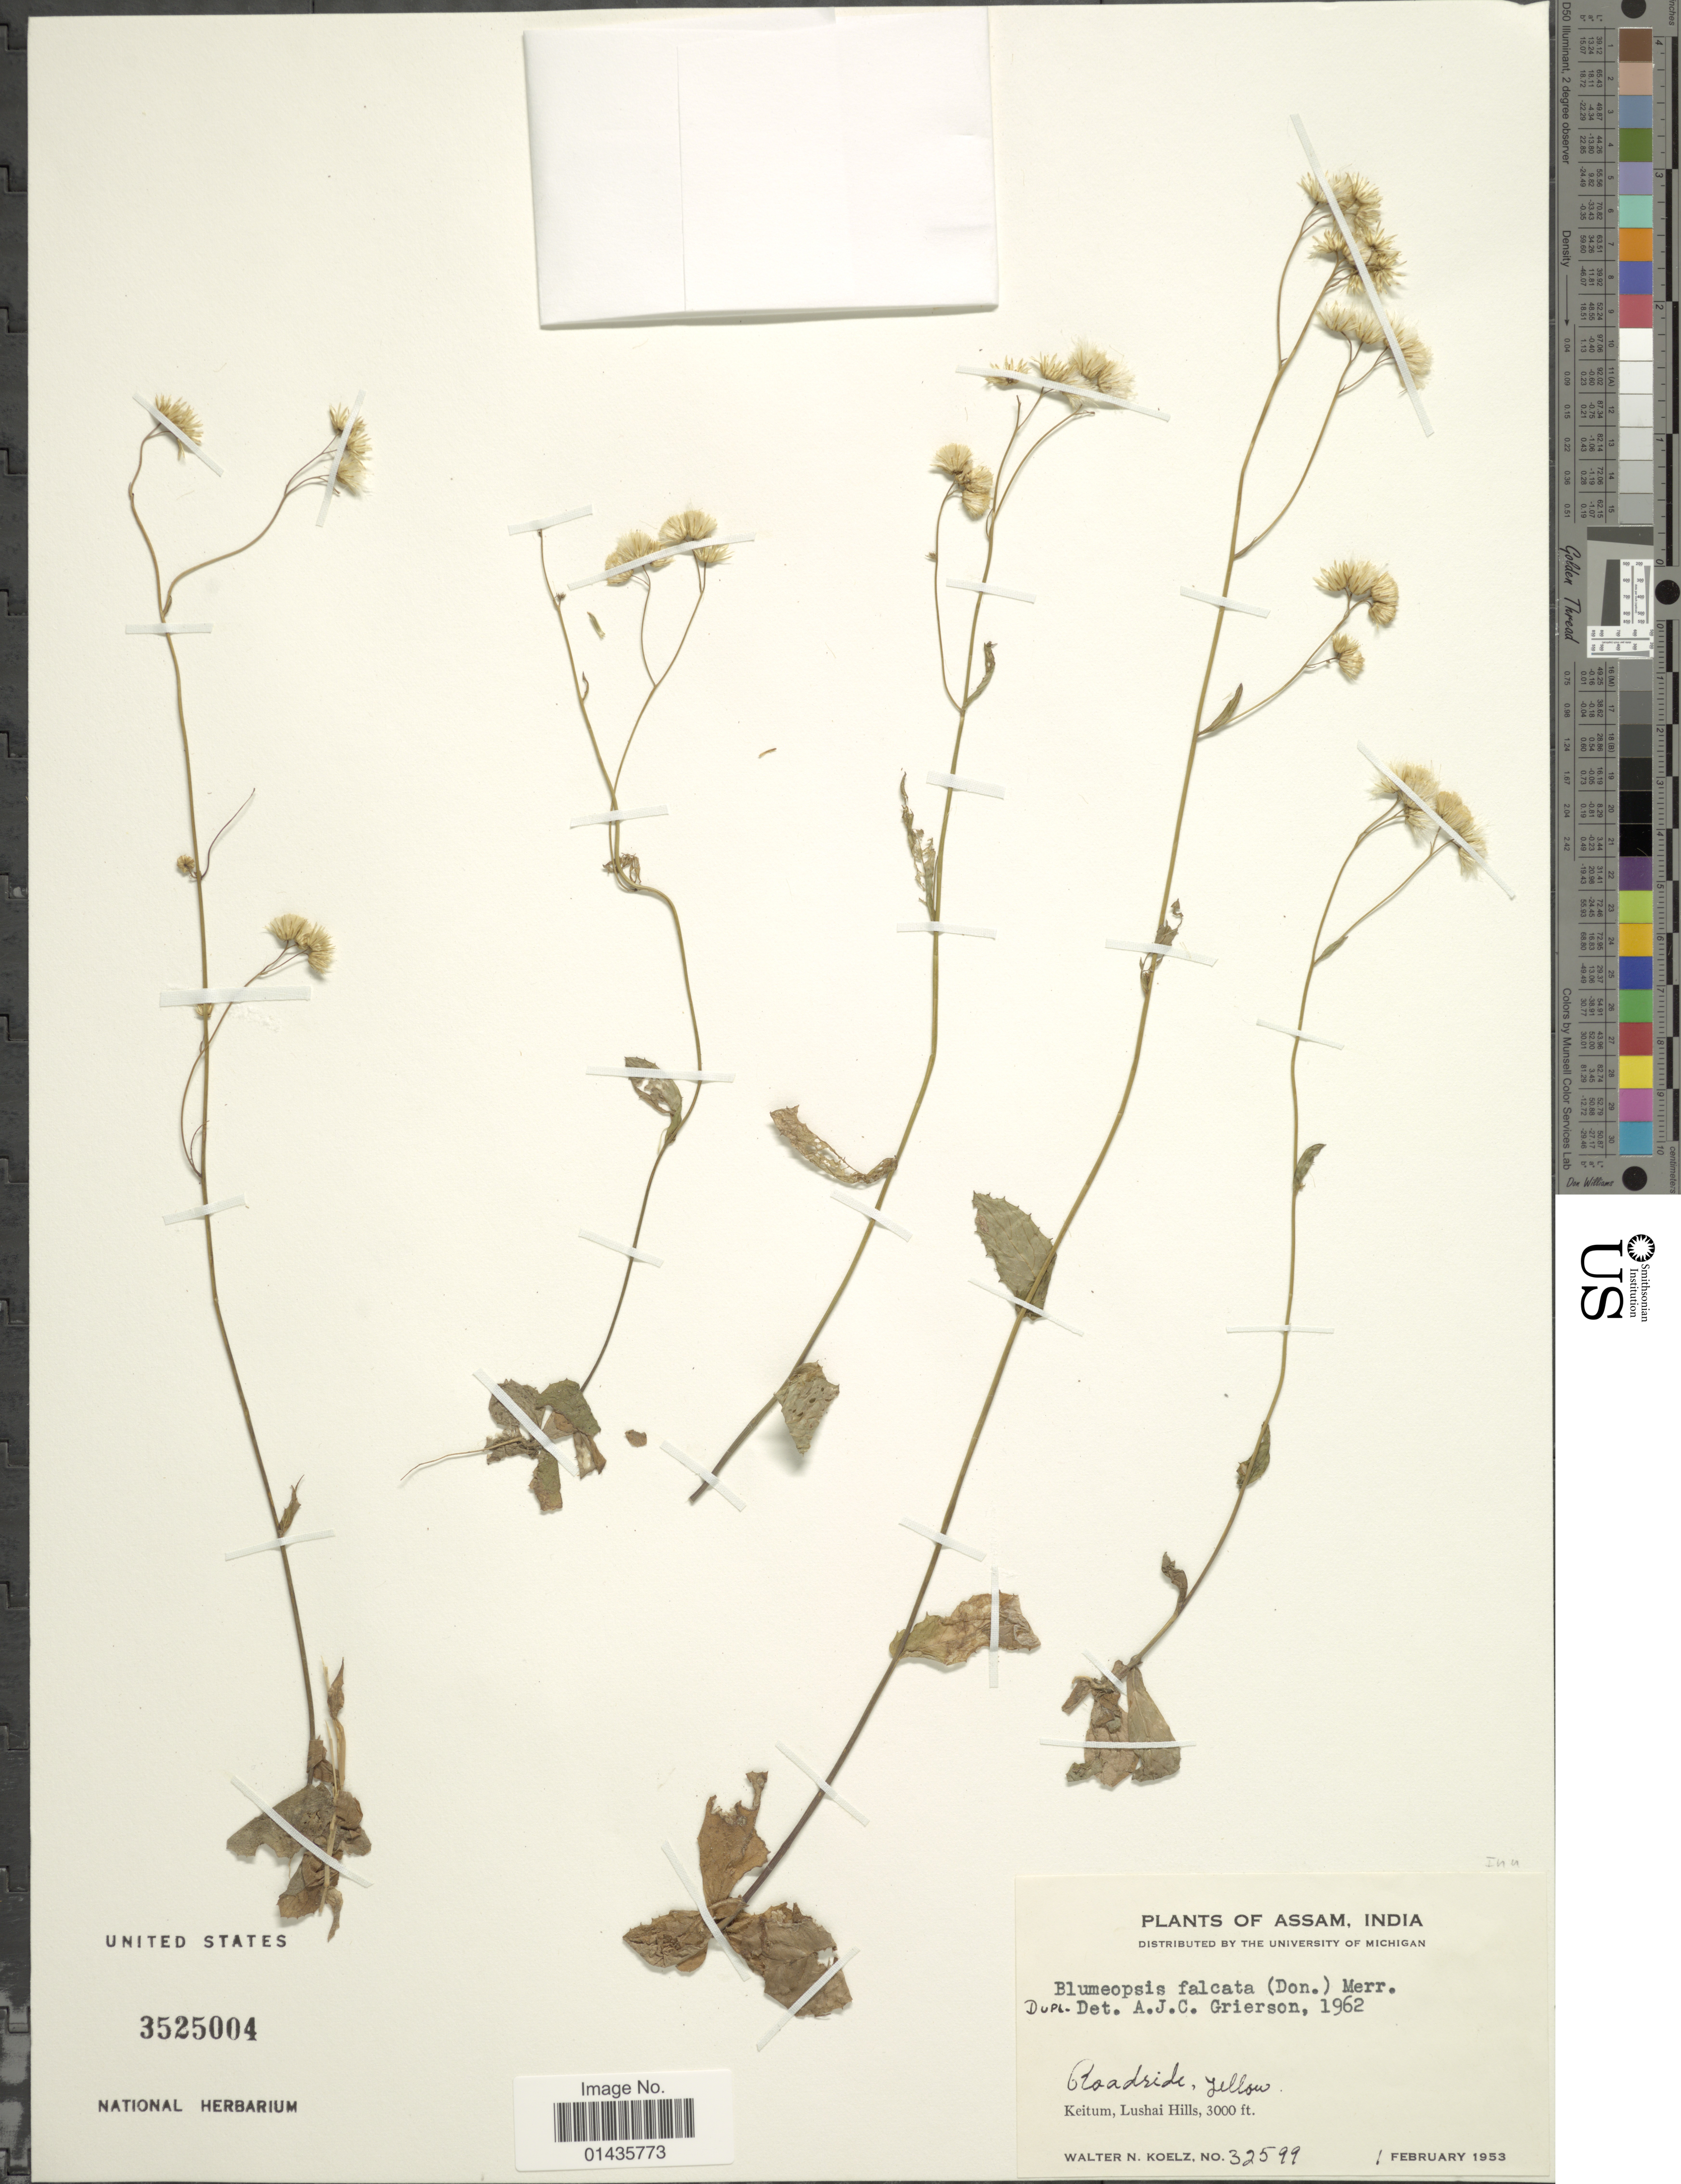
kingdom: Plantae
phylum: Tracheophyta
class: Magnoliopsida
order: Asterales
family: Asteraceae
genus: Blumeopsis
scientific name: Blumeopsis falcata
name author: (D. Don) Merr.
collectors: W. N. Koelz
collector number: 32599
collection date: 1953-02-01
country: India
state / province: Assam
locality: Keitum, Lushai Hills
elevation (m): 914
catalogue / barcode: US 3525004